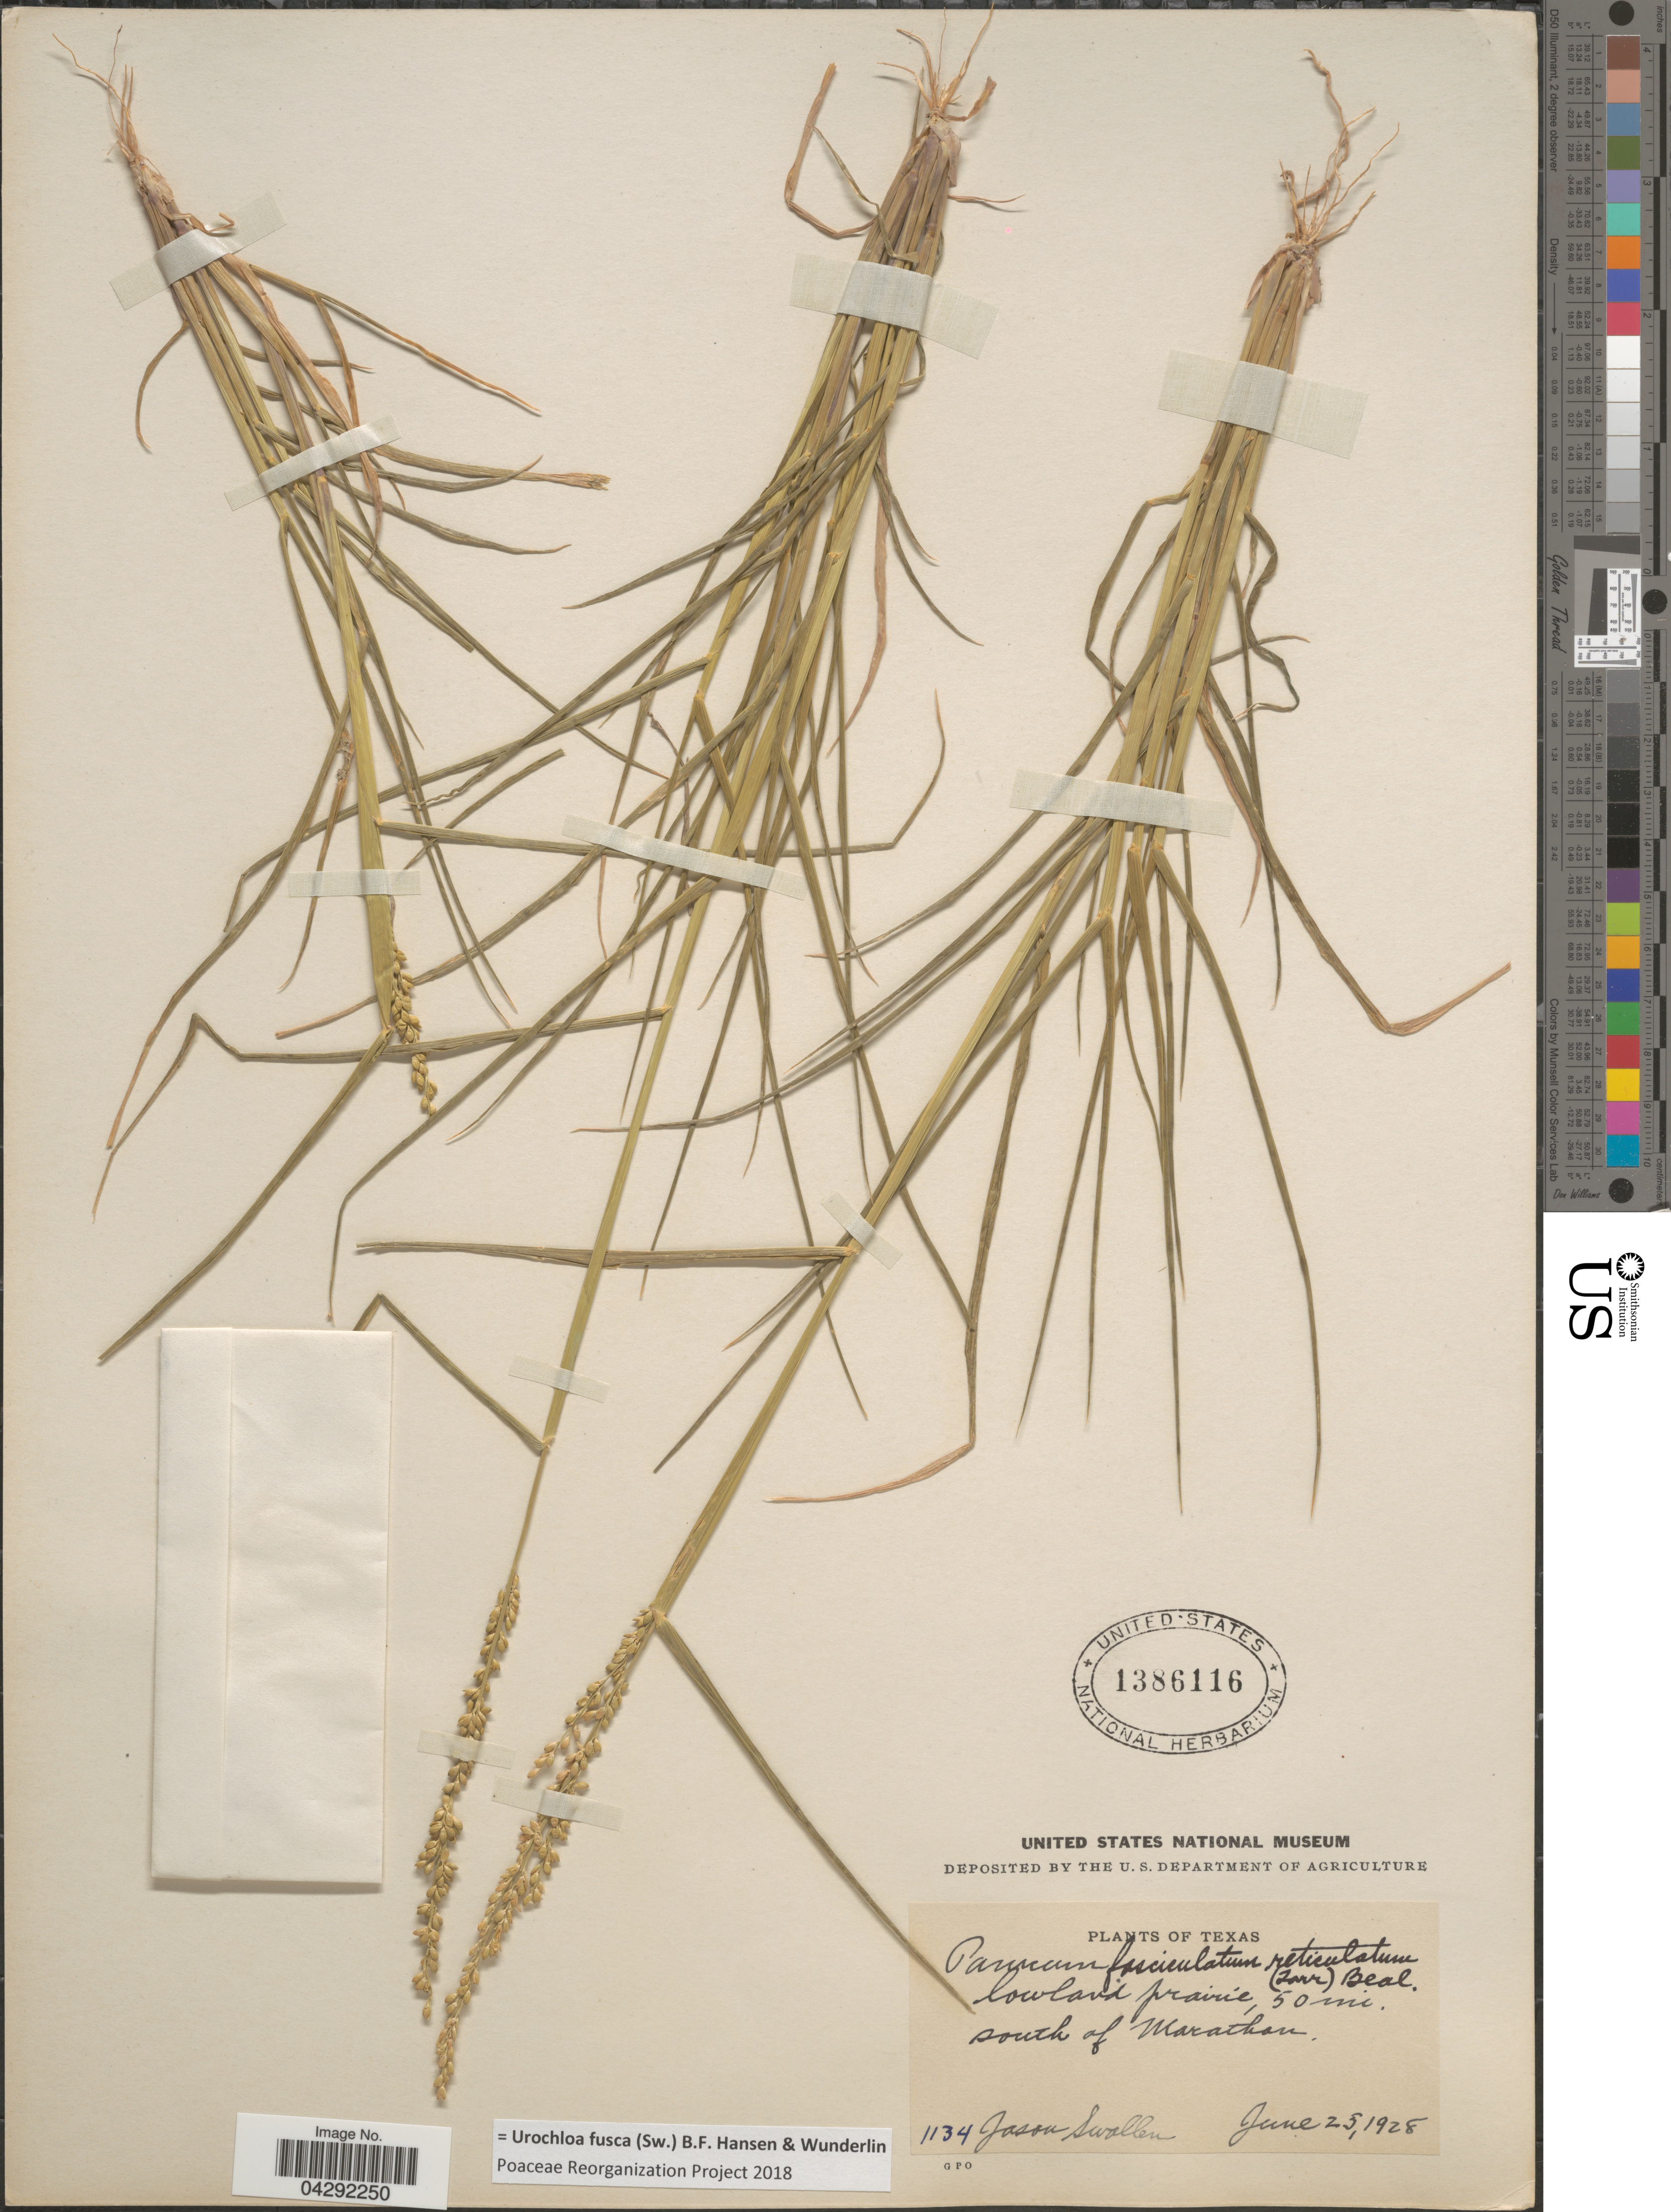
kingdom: Plantae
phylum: Tracheophyta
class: Liliopsida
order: Poales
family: Poaceae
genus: Urochloa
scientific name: Urochloa fusca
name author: (Sw.) B.F. Hansen & Wunderlin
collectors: J. R. Swallen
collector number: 1134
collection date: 1928-06-25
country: United States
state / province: Texas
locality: Lowland prairie, 50 mi. south of Marathon.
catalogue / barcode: US 1386116